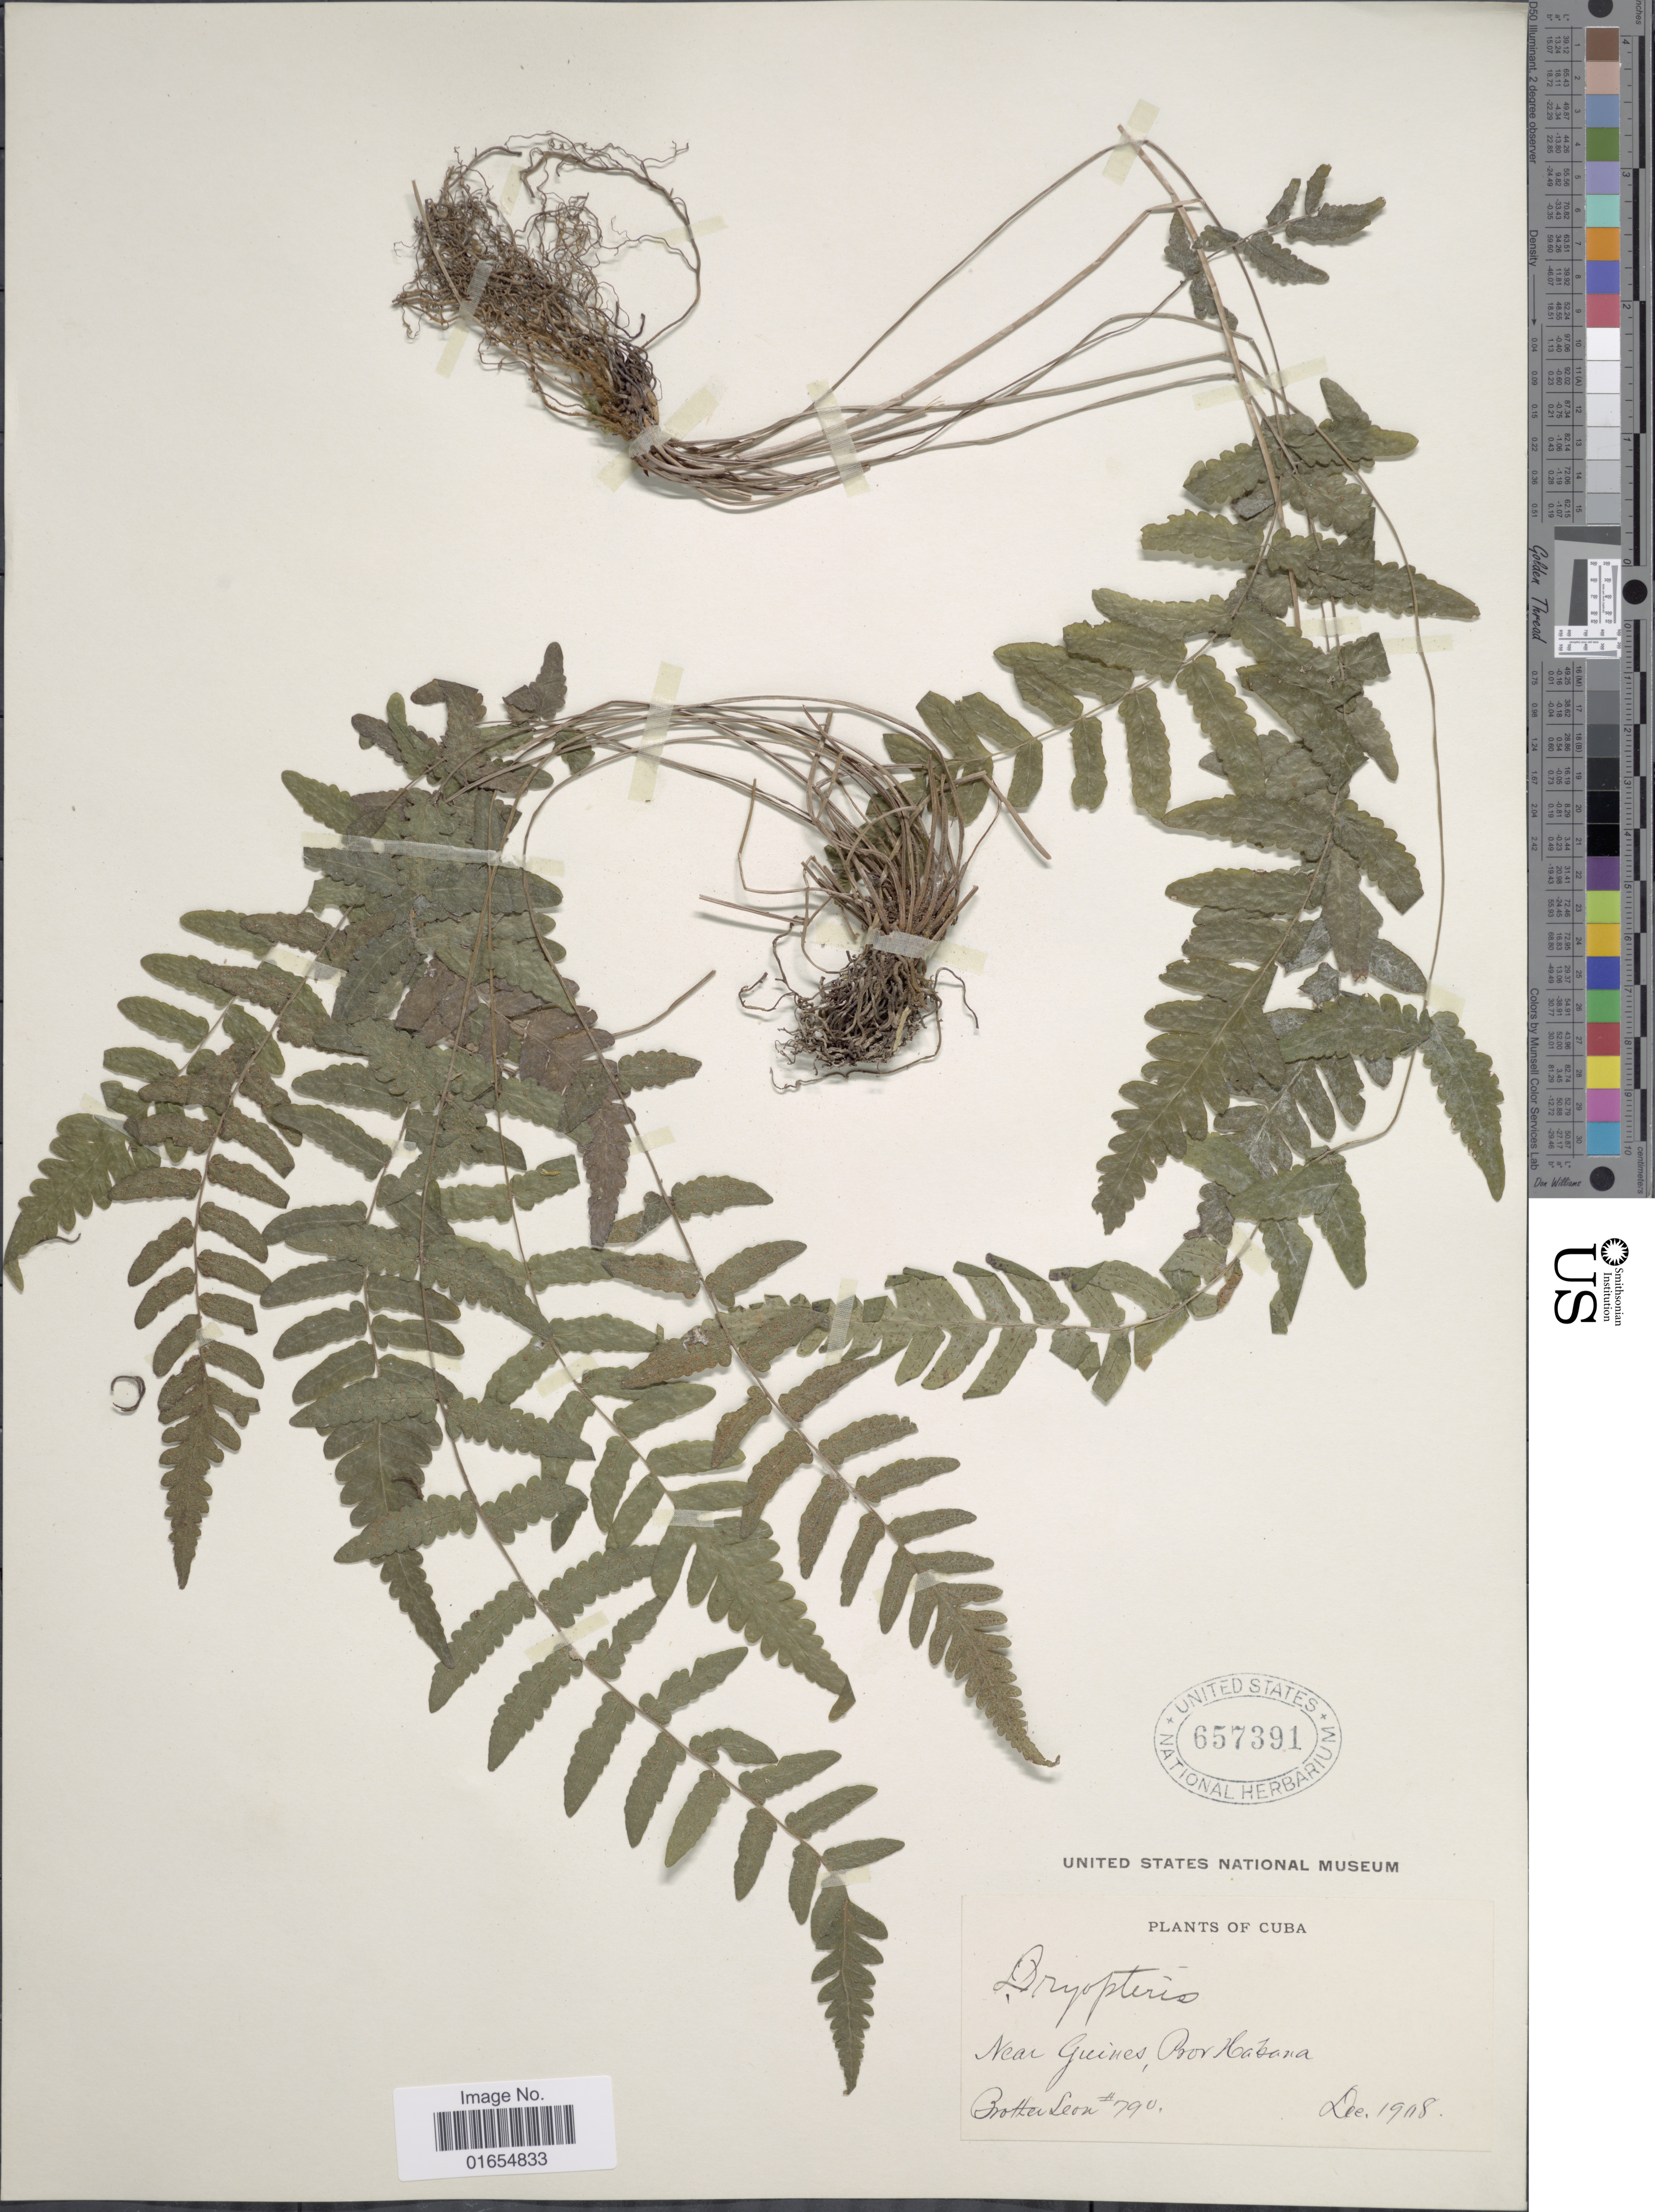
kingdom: Plantae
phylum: Tracheophyta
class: Polypodiopsida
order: Polypodiales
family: Thelypteridaceae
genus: Goniopteris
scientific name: Goniopteris reptans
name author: (J.F. Gmel.) C. Presl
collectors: Bro. León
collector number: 790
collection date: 1908-12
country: Cuba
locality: Near Guines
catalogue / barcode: US 657391